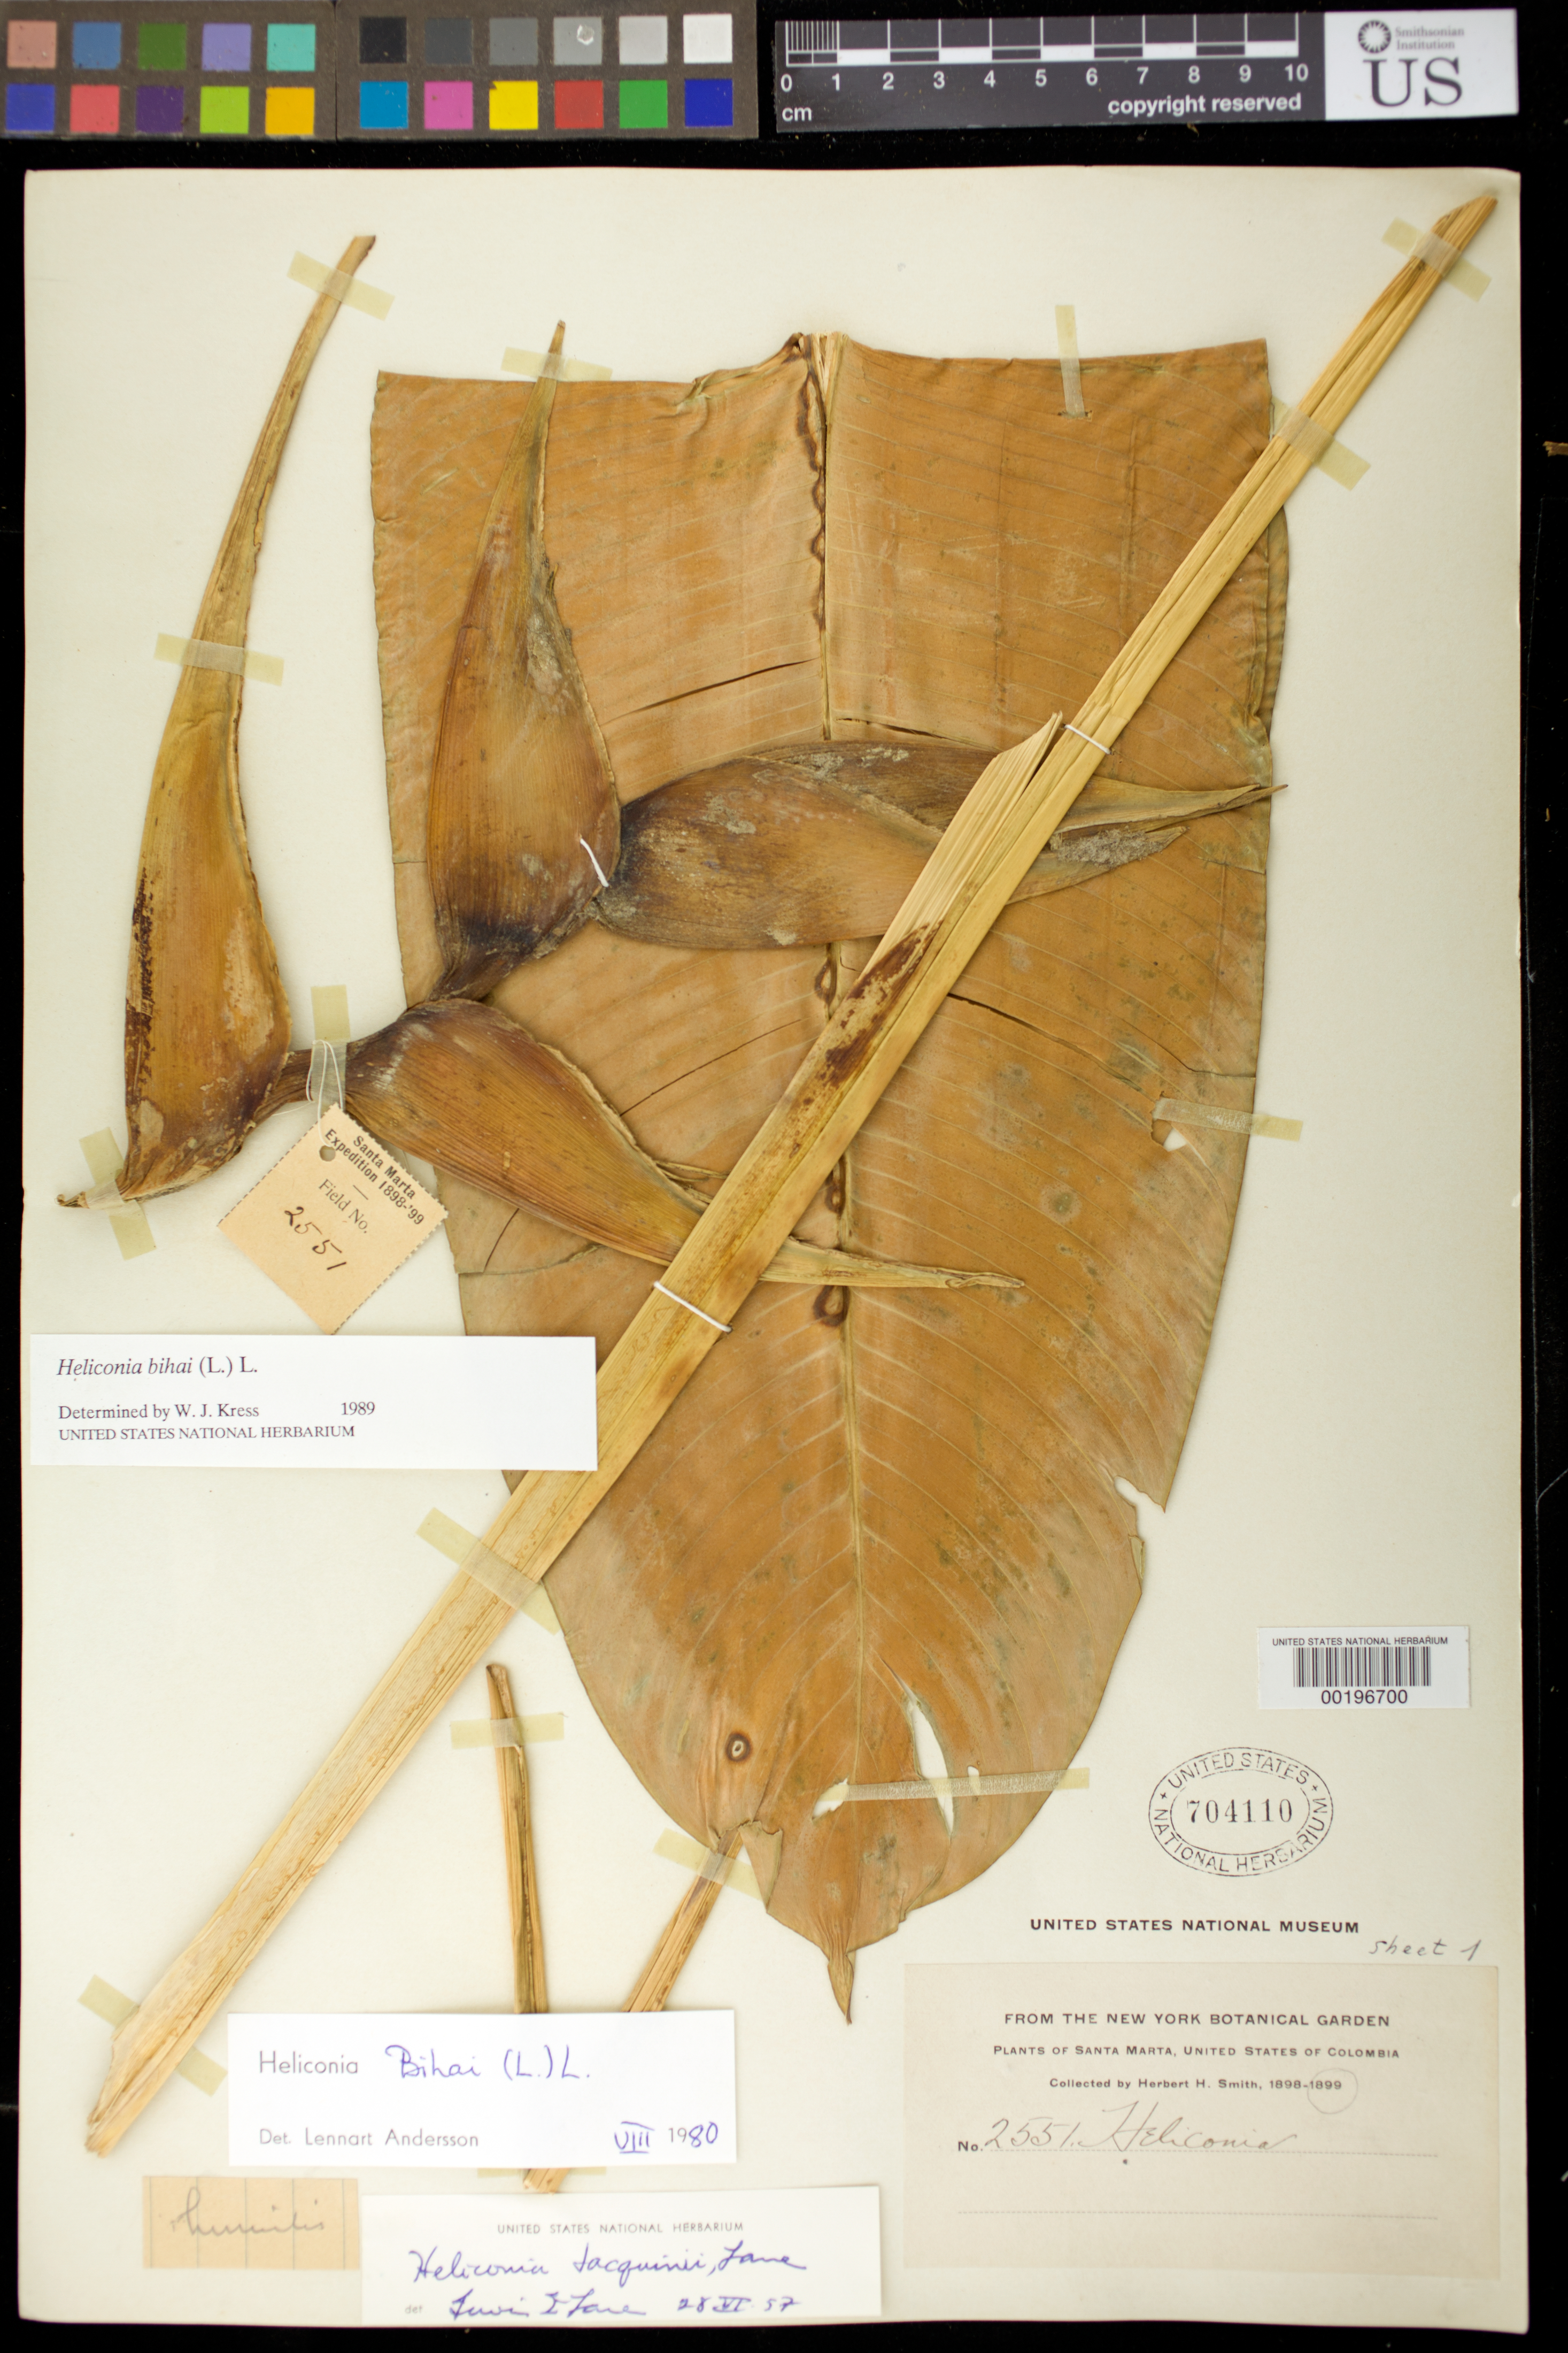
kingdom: Plantae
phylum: Tracheophyta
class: Liliopsida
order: Zingiberales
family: Heliconiaceae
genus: Heliconia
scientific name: Heliconia bihai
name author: (L.) L.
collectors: Herbert H. Smith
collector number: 2551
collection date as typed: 1898 to -- -- 1899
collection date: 1898/1899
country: Colombia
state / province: Magdalena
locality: Santa Marta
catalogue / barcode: US 704110